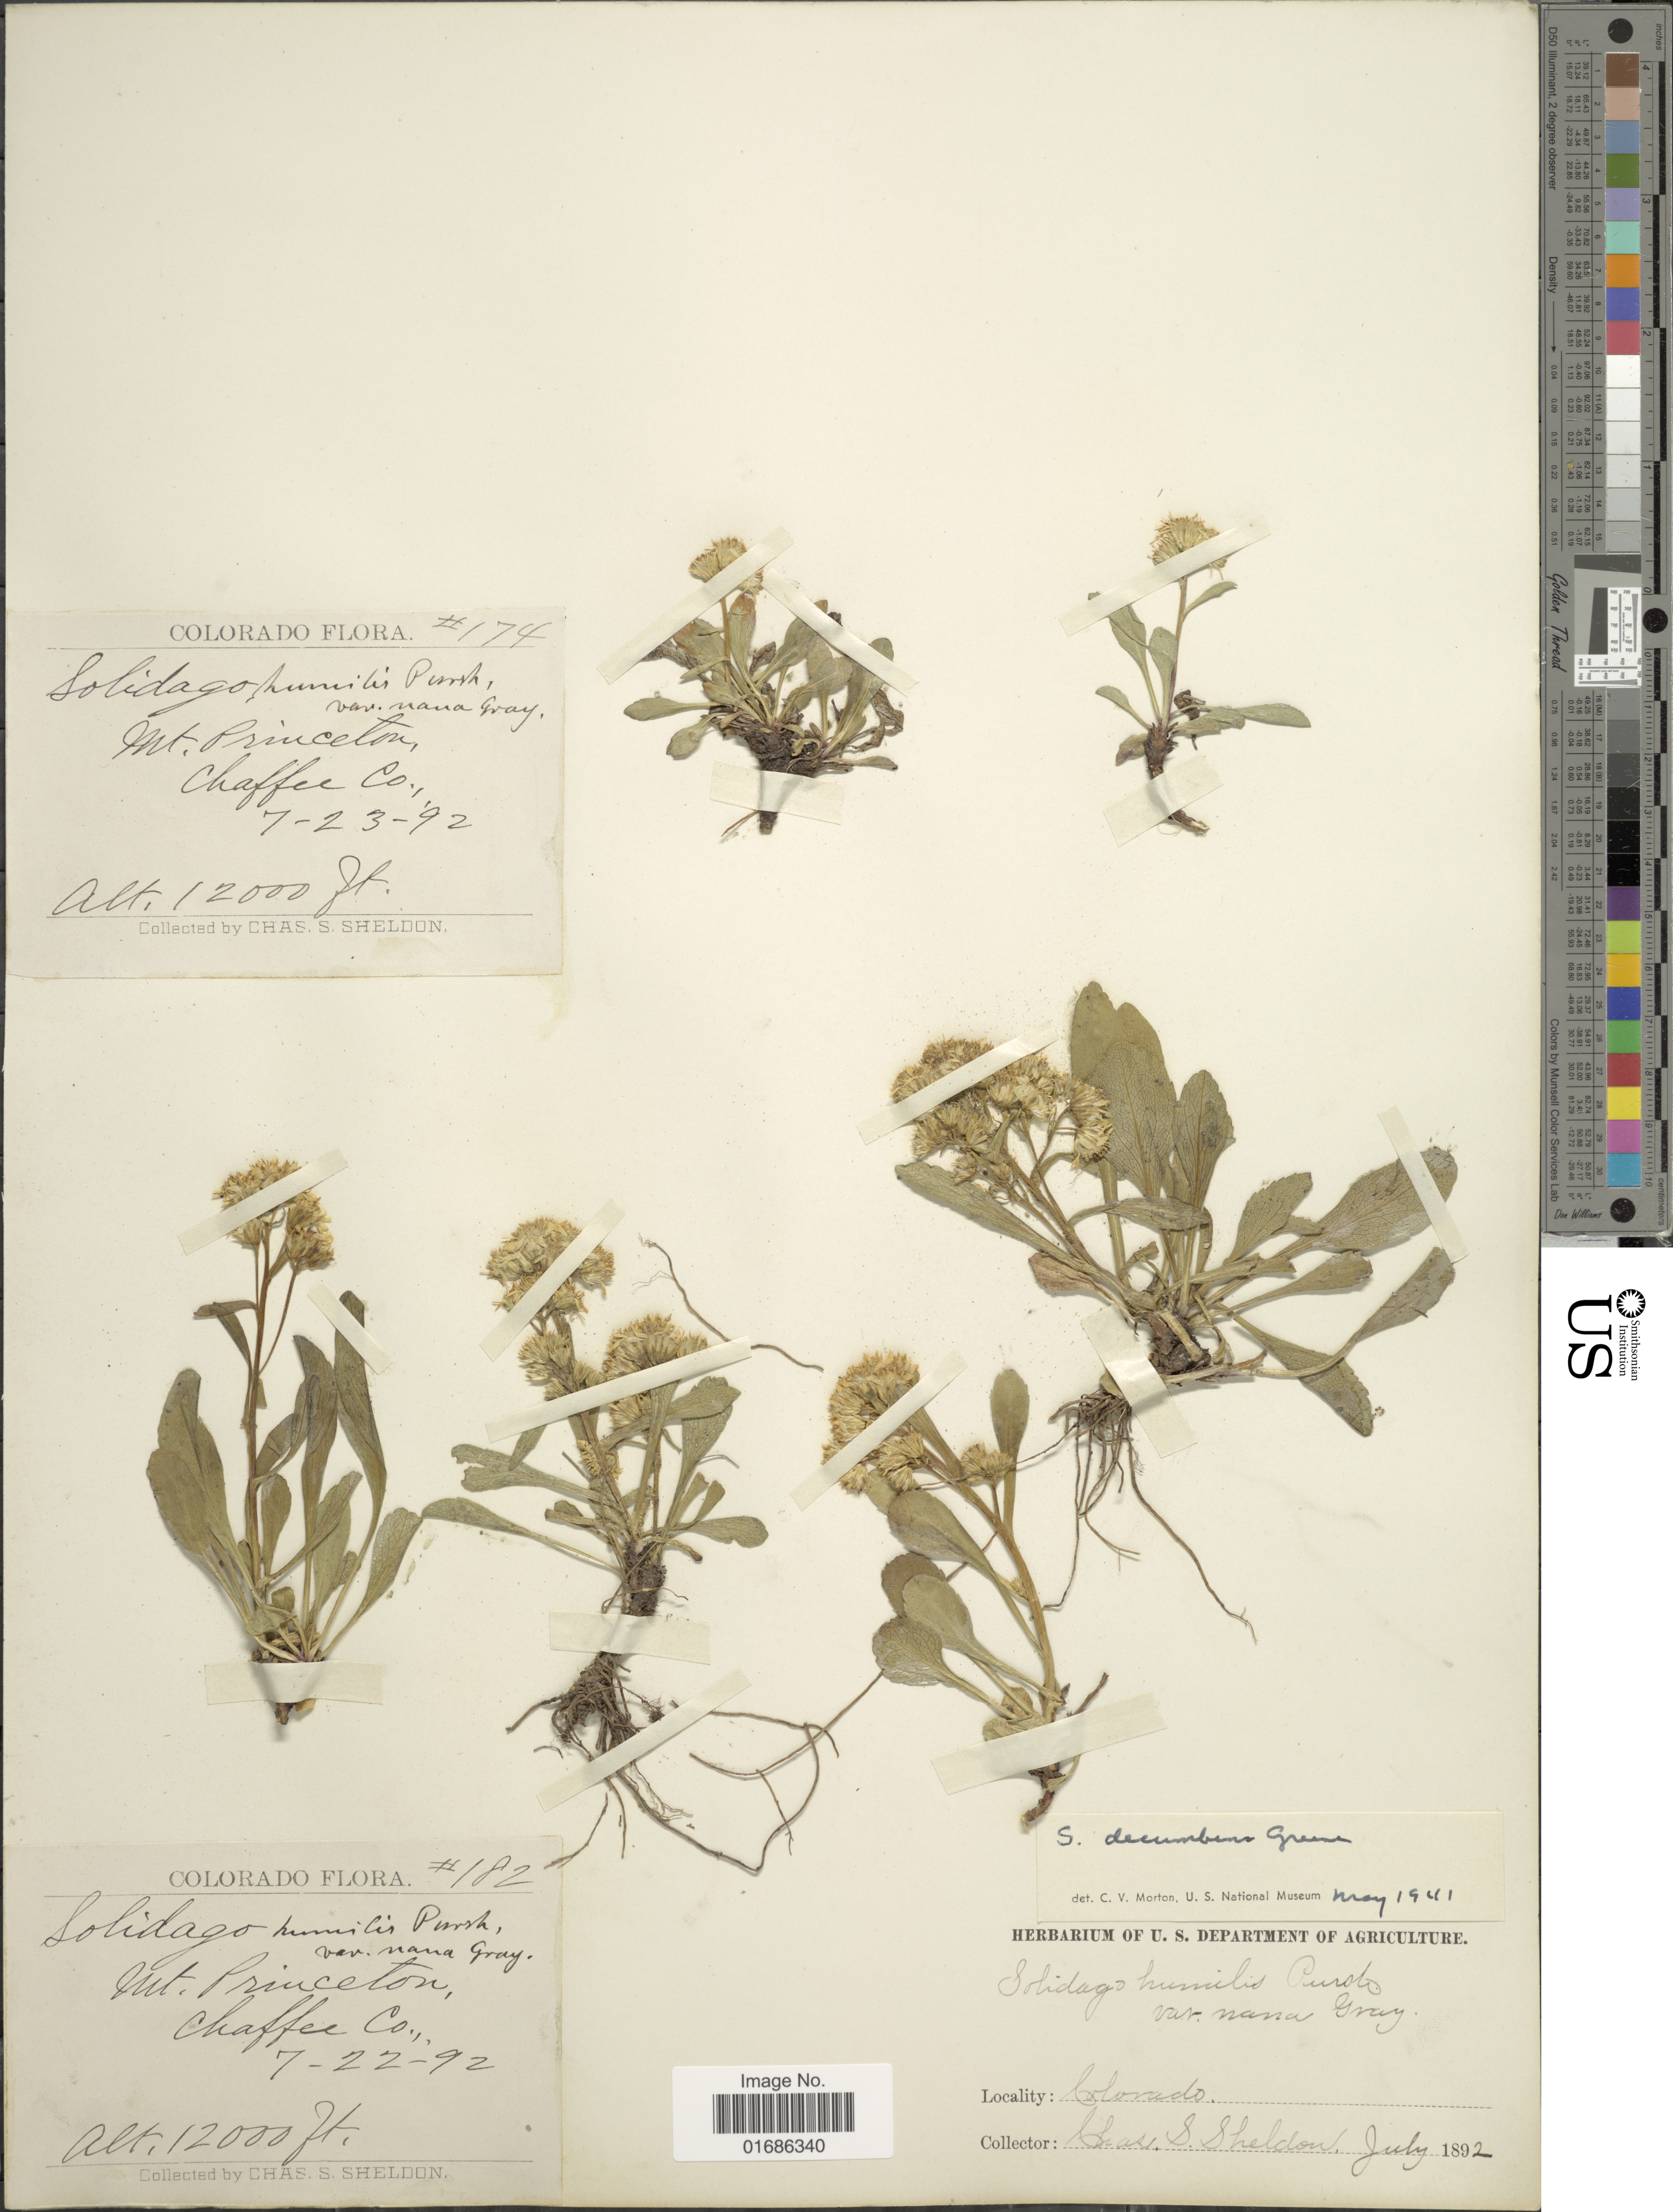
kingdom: Plantae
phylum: Tracheophyta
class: Magnoliopsida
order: Asterales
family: Asteraceae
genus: Solidago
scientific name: Solidago decumbens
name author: Greene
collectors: C. S. Sheldon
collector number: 182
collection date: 1892-07-22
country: United States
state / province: Colorado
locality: Mt Princeton, Chaffee Co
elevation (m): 3658